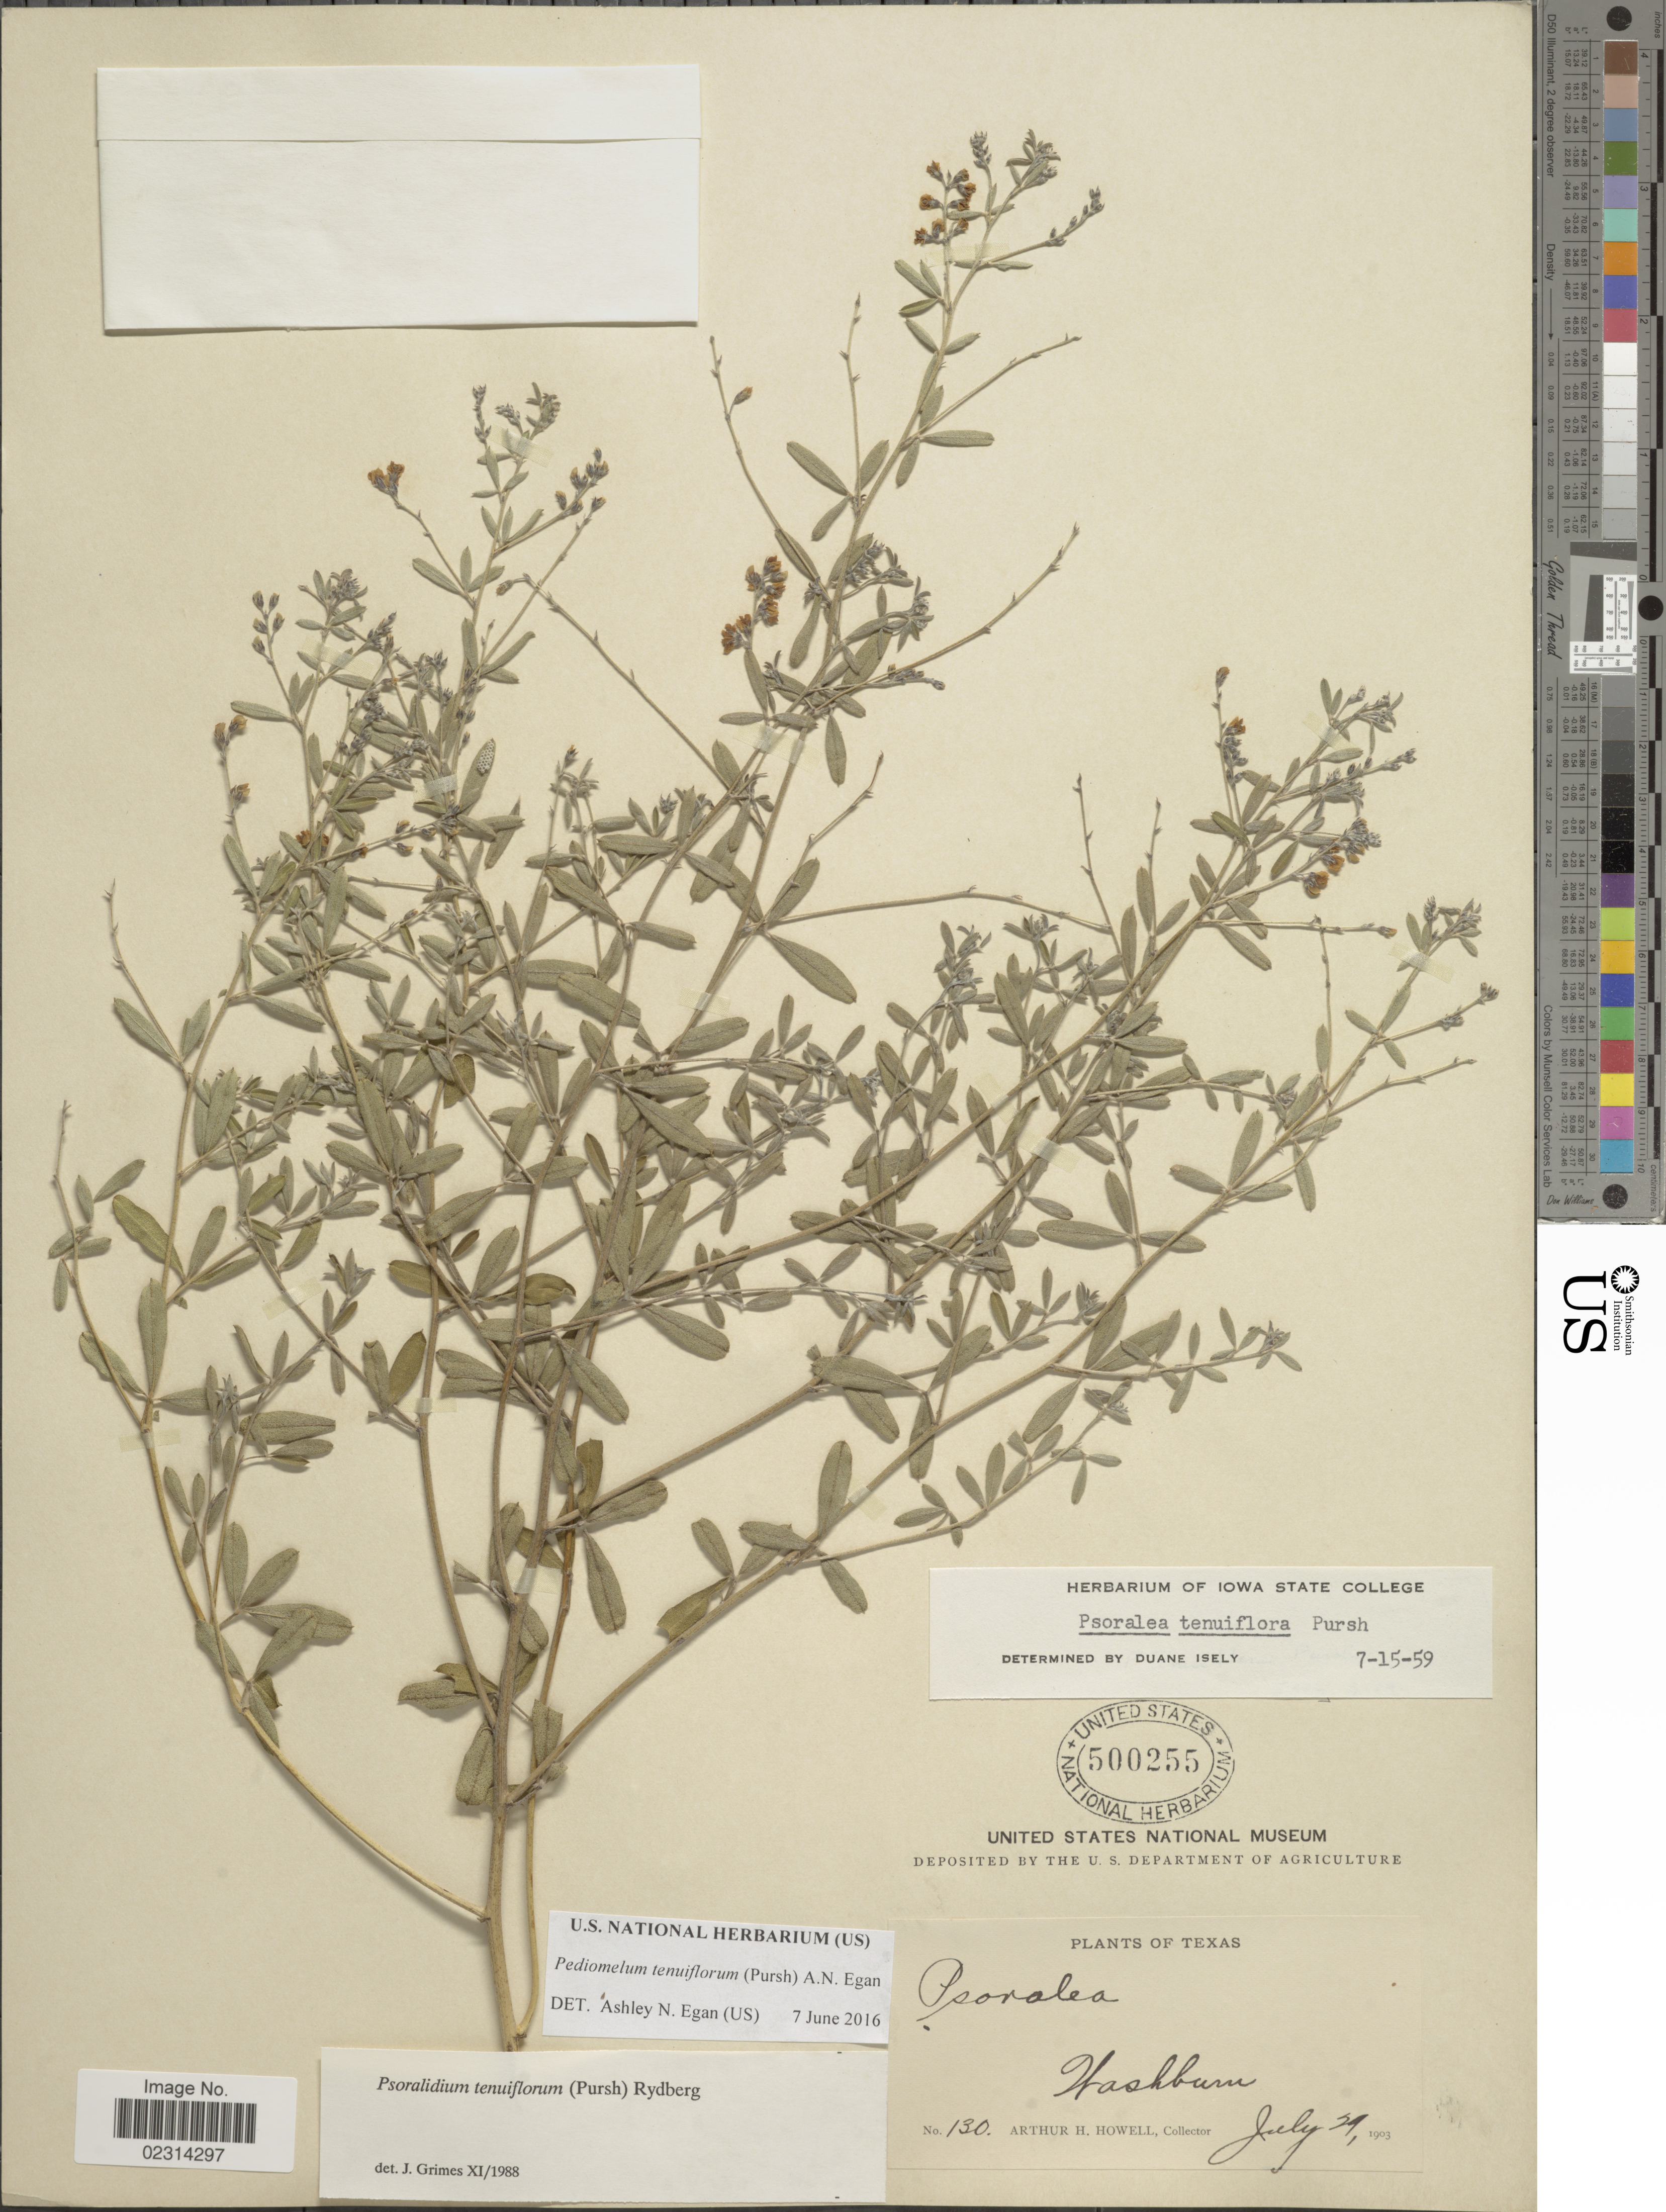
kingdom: Plantae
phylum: Tracheophyta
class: Magnoliopsida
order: Fabales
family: Fabaceae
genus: Psoralidium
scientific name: Psoralidium tenuiflorum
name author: (Pursh) Rydb.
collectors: A. H. Howell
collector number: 130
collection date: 1903-07-29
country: United States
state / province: Texas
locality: Washburn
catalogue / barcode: US 500255